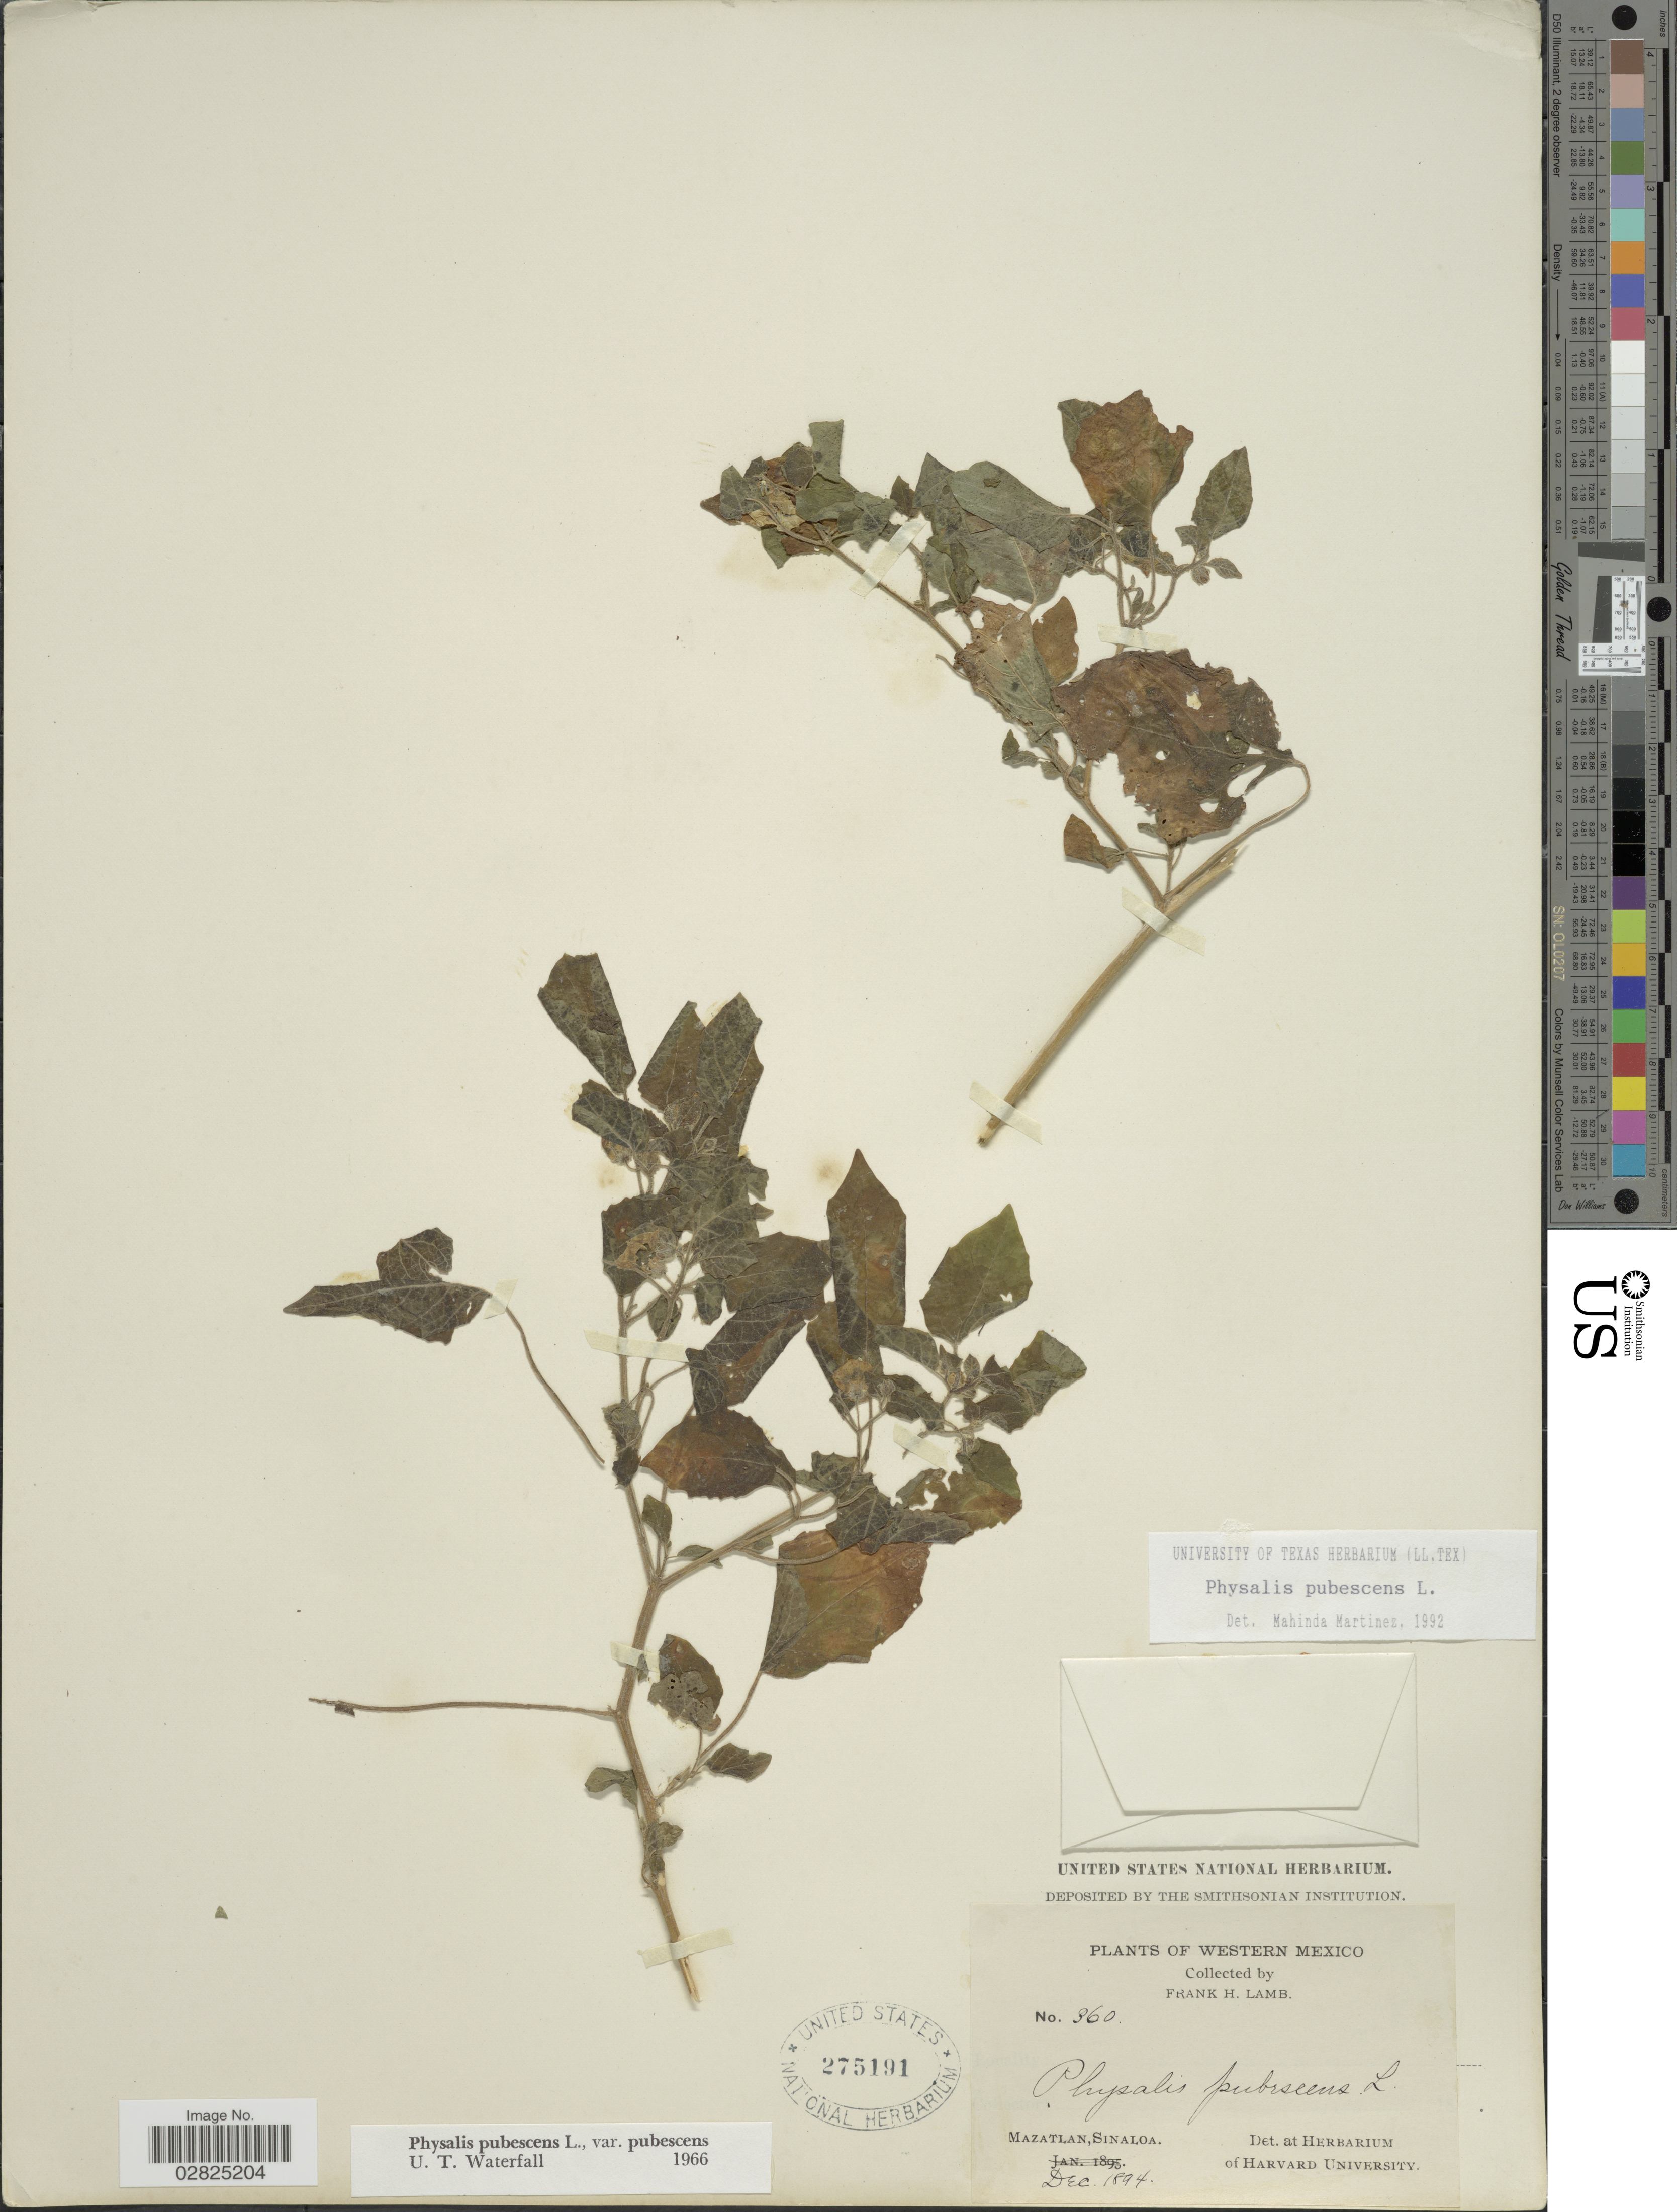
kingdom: Plantae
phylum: Tracheophyta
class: Magnoliopsida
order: Solanales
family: Solanaceae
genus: Physalis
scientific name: Physalis pubescens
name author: L.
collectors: F. H. Lamb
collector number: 360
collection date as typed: Dec 1894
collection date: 1894-12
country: Mexico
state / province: Sinaloa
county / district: Mazatlán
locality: Mazatlán.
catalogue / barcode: US 275191